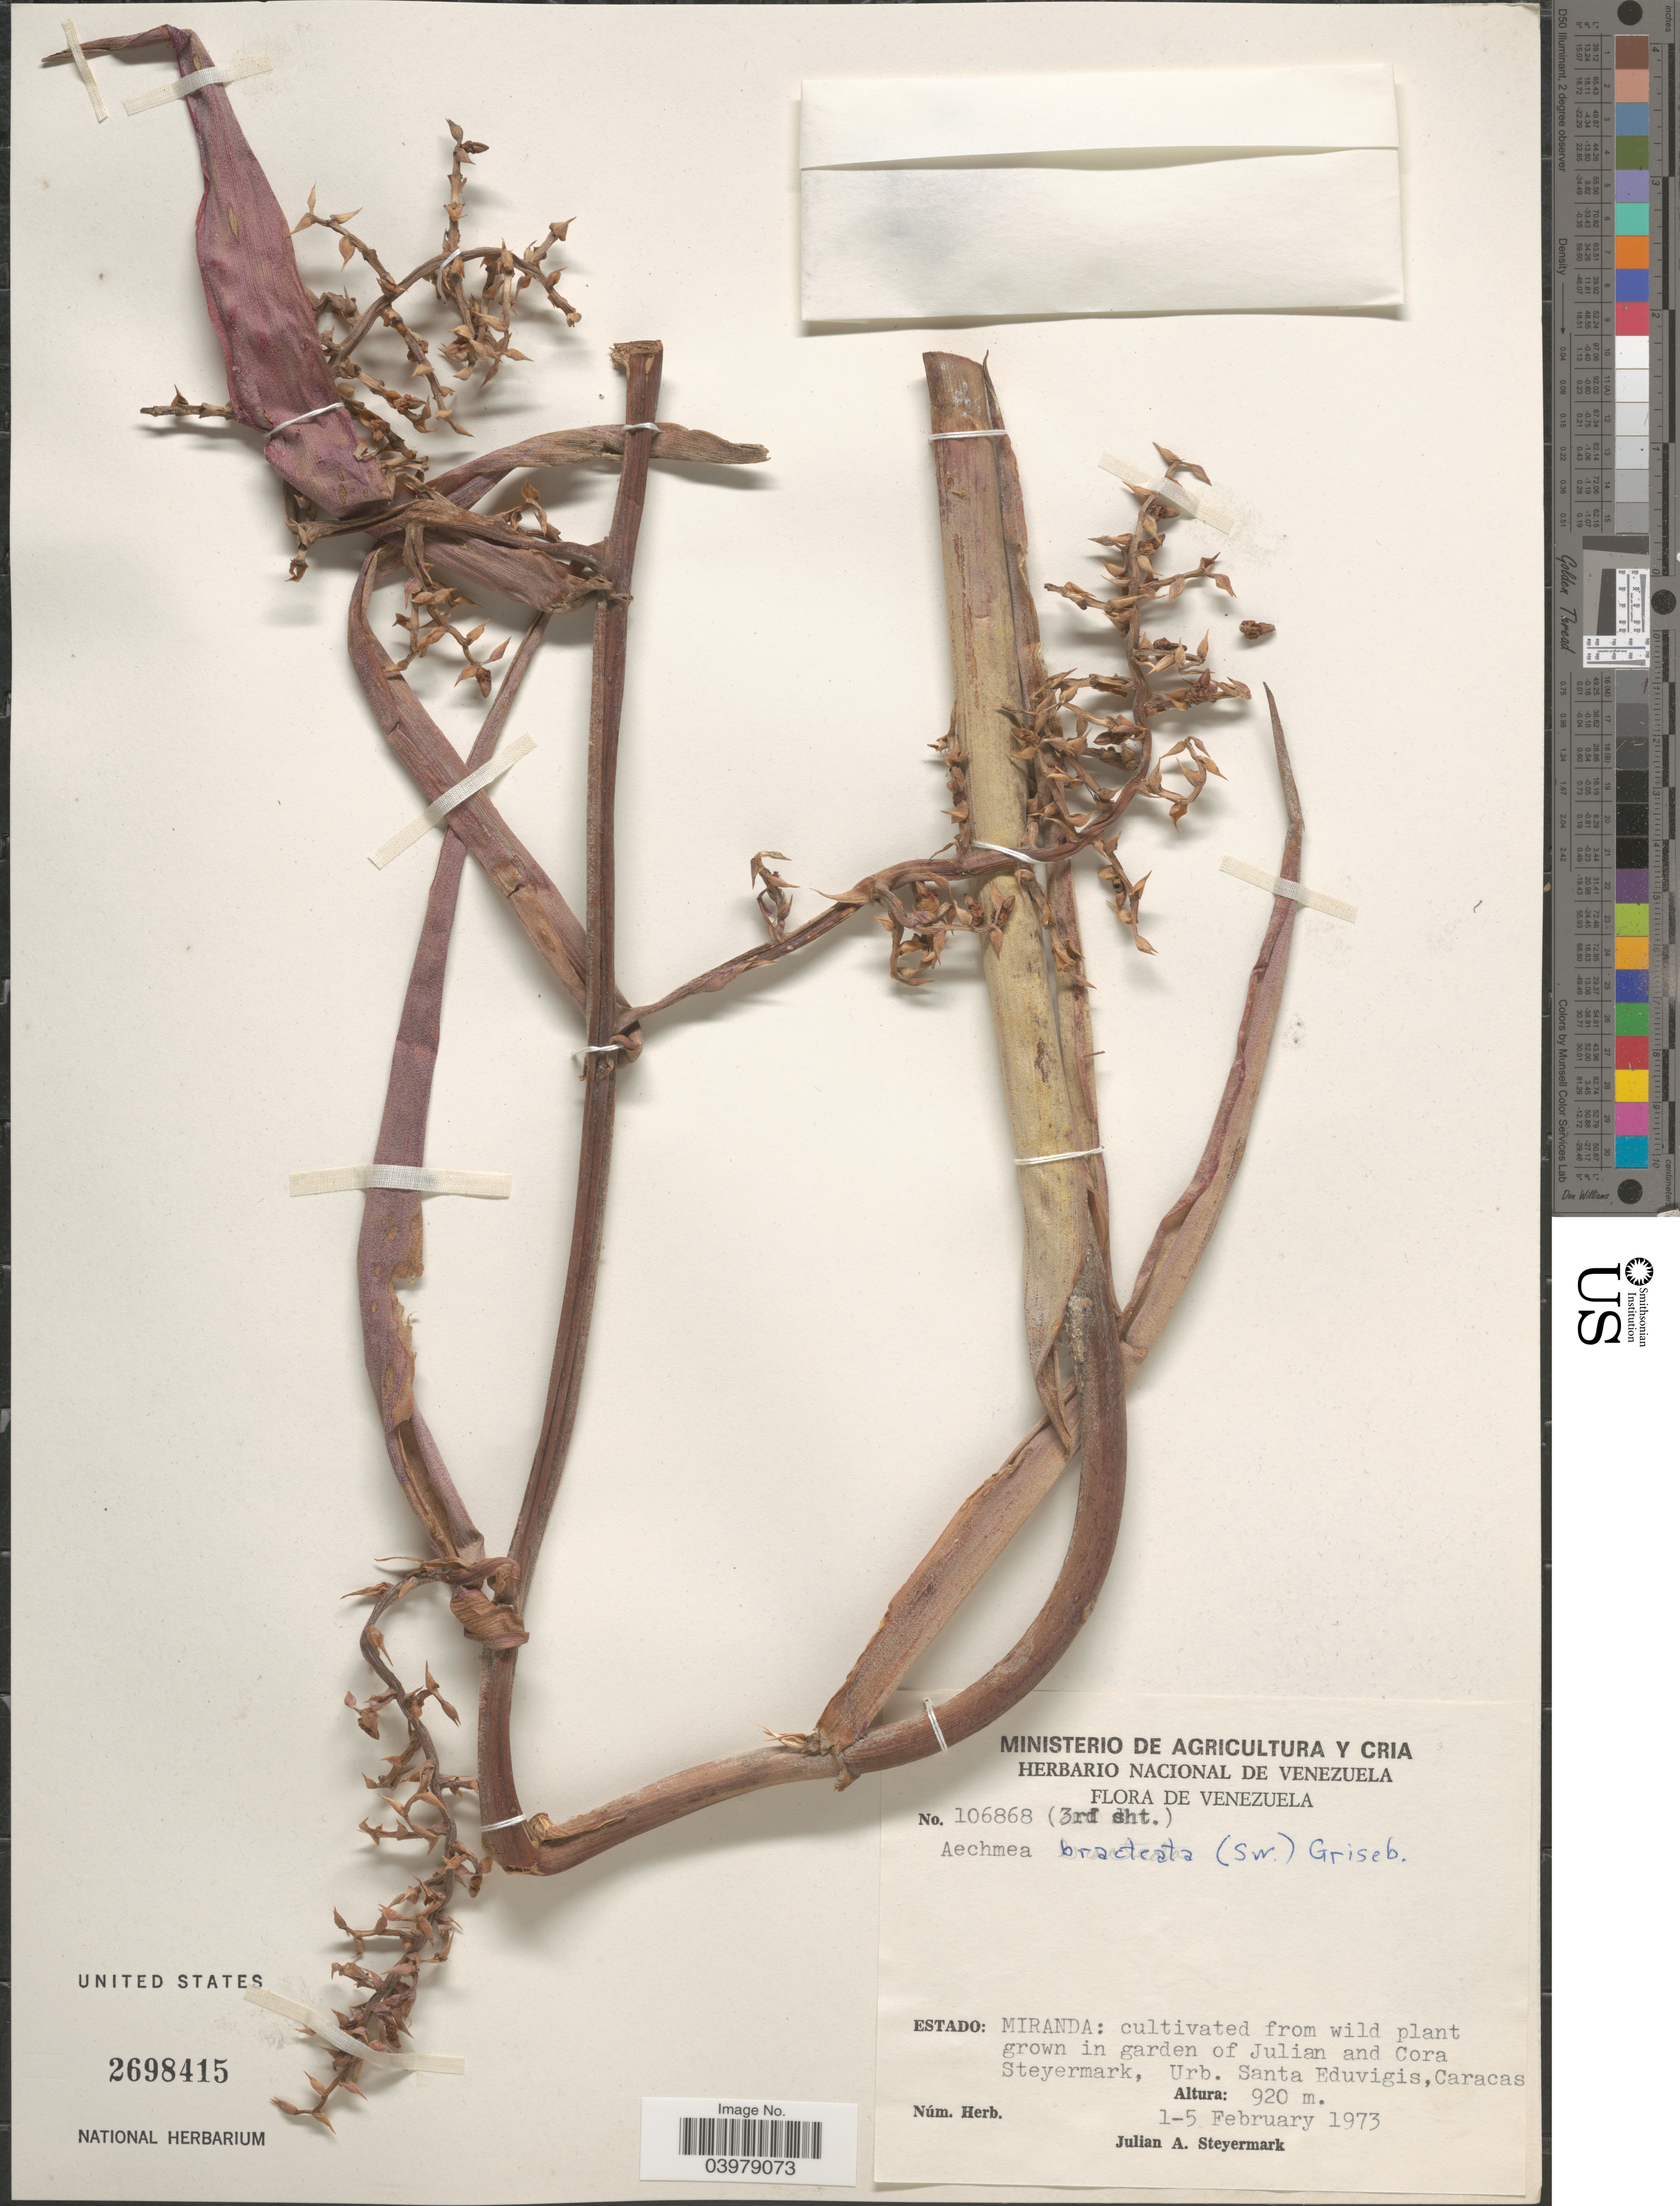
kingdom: Plantae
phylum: Tracheophyta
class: Liliopsida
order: Poales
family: Bromeliaceae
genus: Aechmea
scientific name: Aechmea bracteata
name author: (Sw.) Griseb.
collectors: J. Steyermark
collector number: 106868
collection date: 1973-02-01/1973-02-05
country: Venezuela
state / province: Miranda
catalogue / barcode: US 2698415